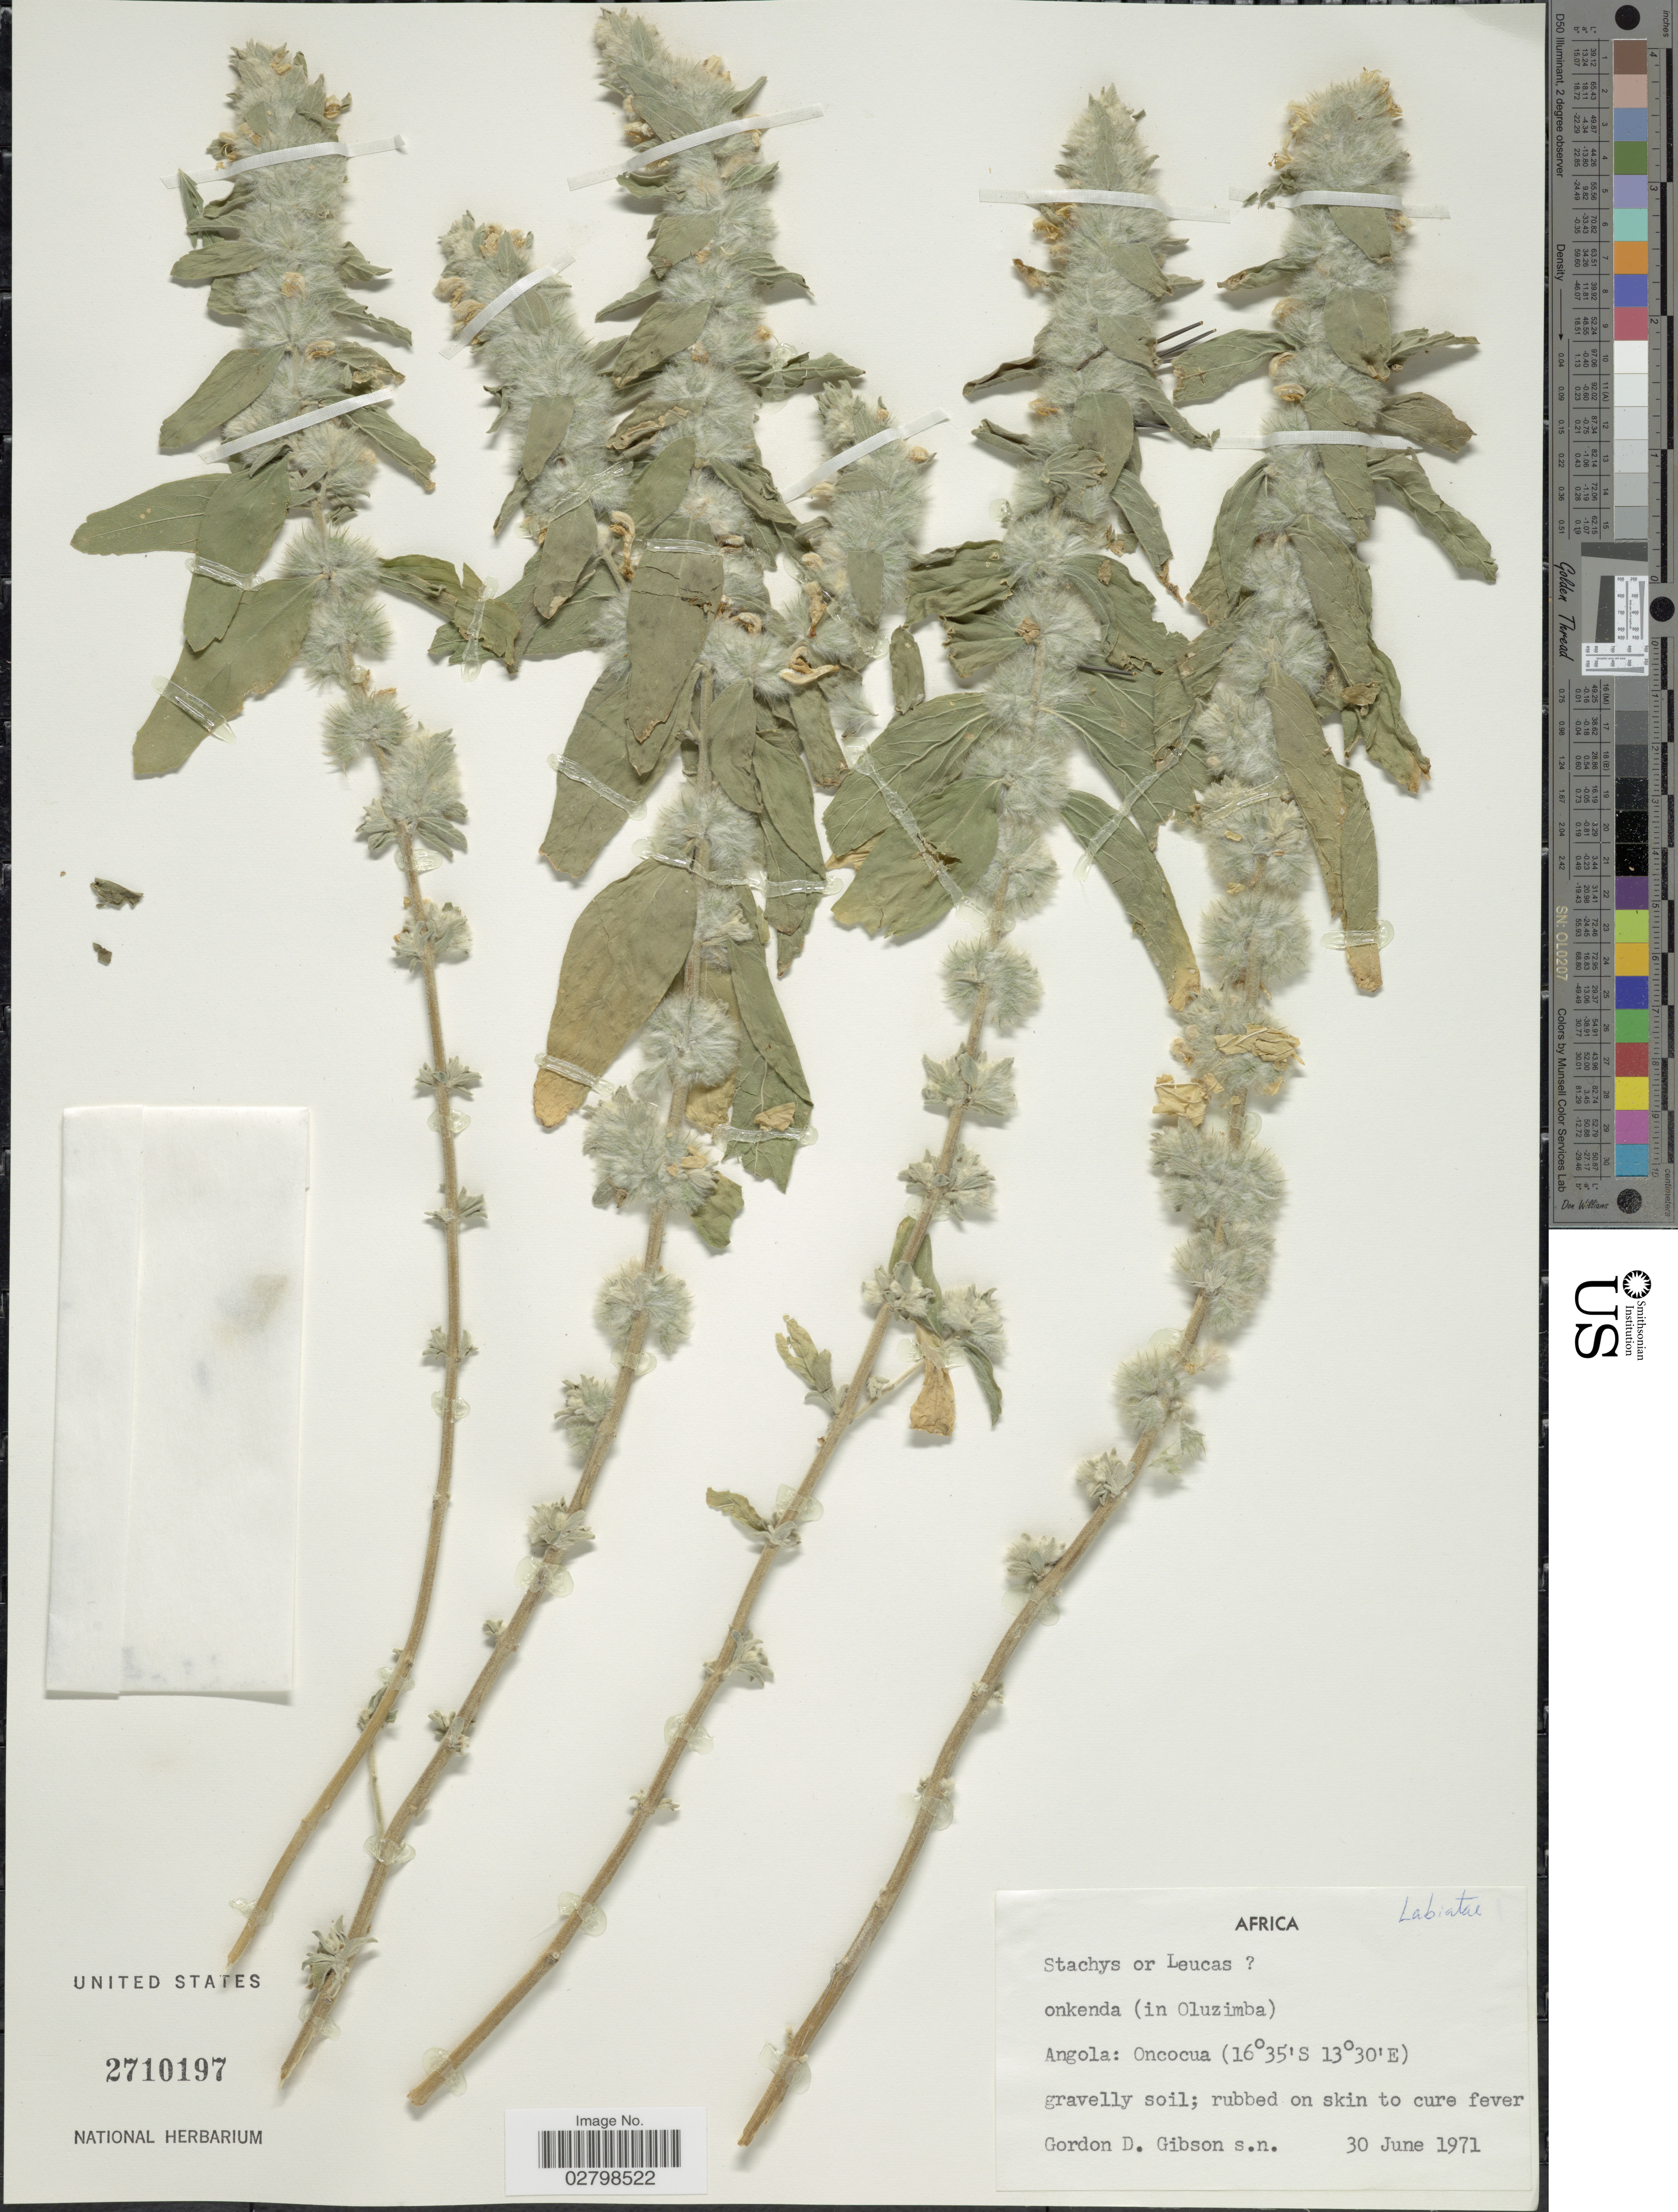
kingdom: Plantae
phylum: Tracheophyta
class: Magnoliopsida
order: Lamiales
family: Lamiaceae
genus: Stachys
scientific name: Stachys sp.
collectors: G. D. Gibson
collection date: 1971-06-30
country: Angola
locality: Africa. Oncocua.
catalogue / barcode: US 2710197